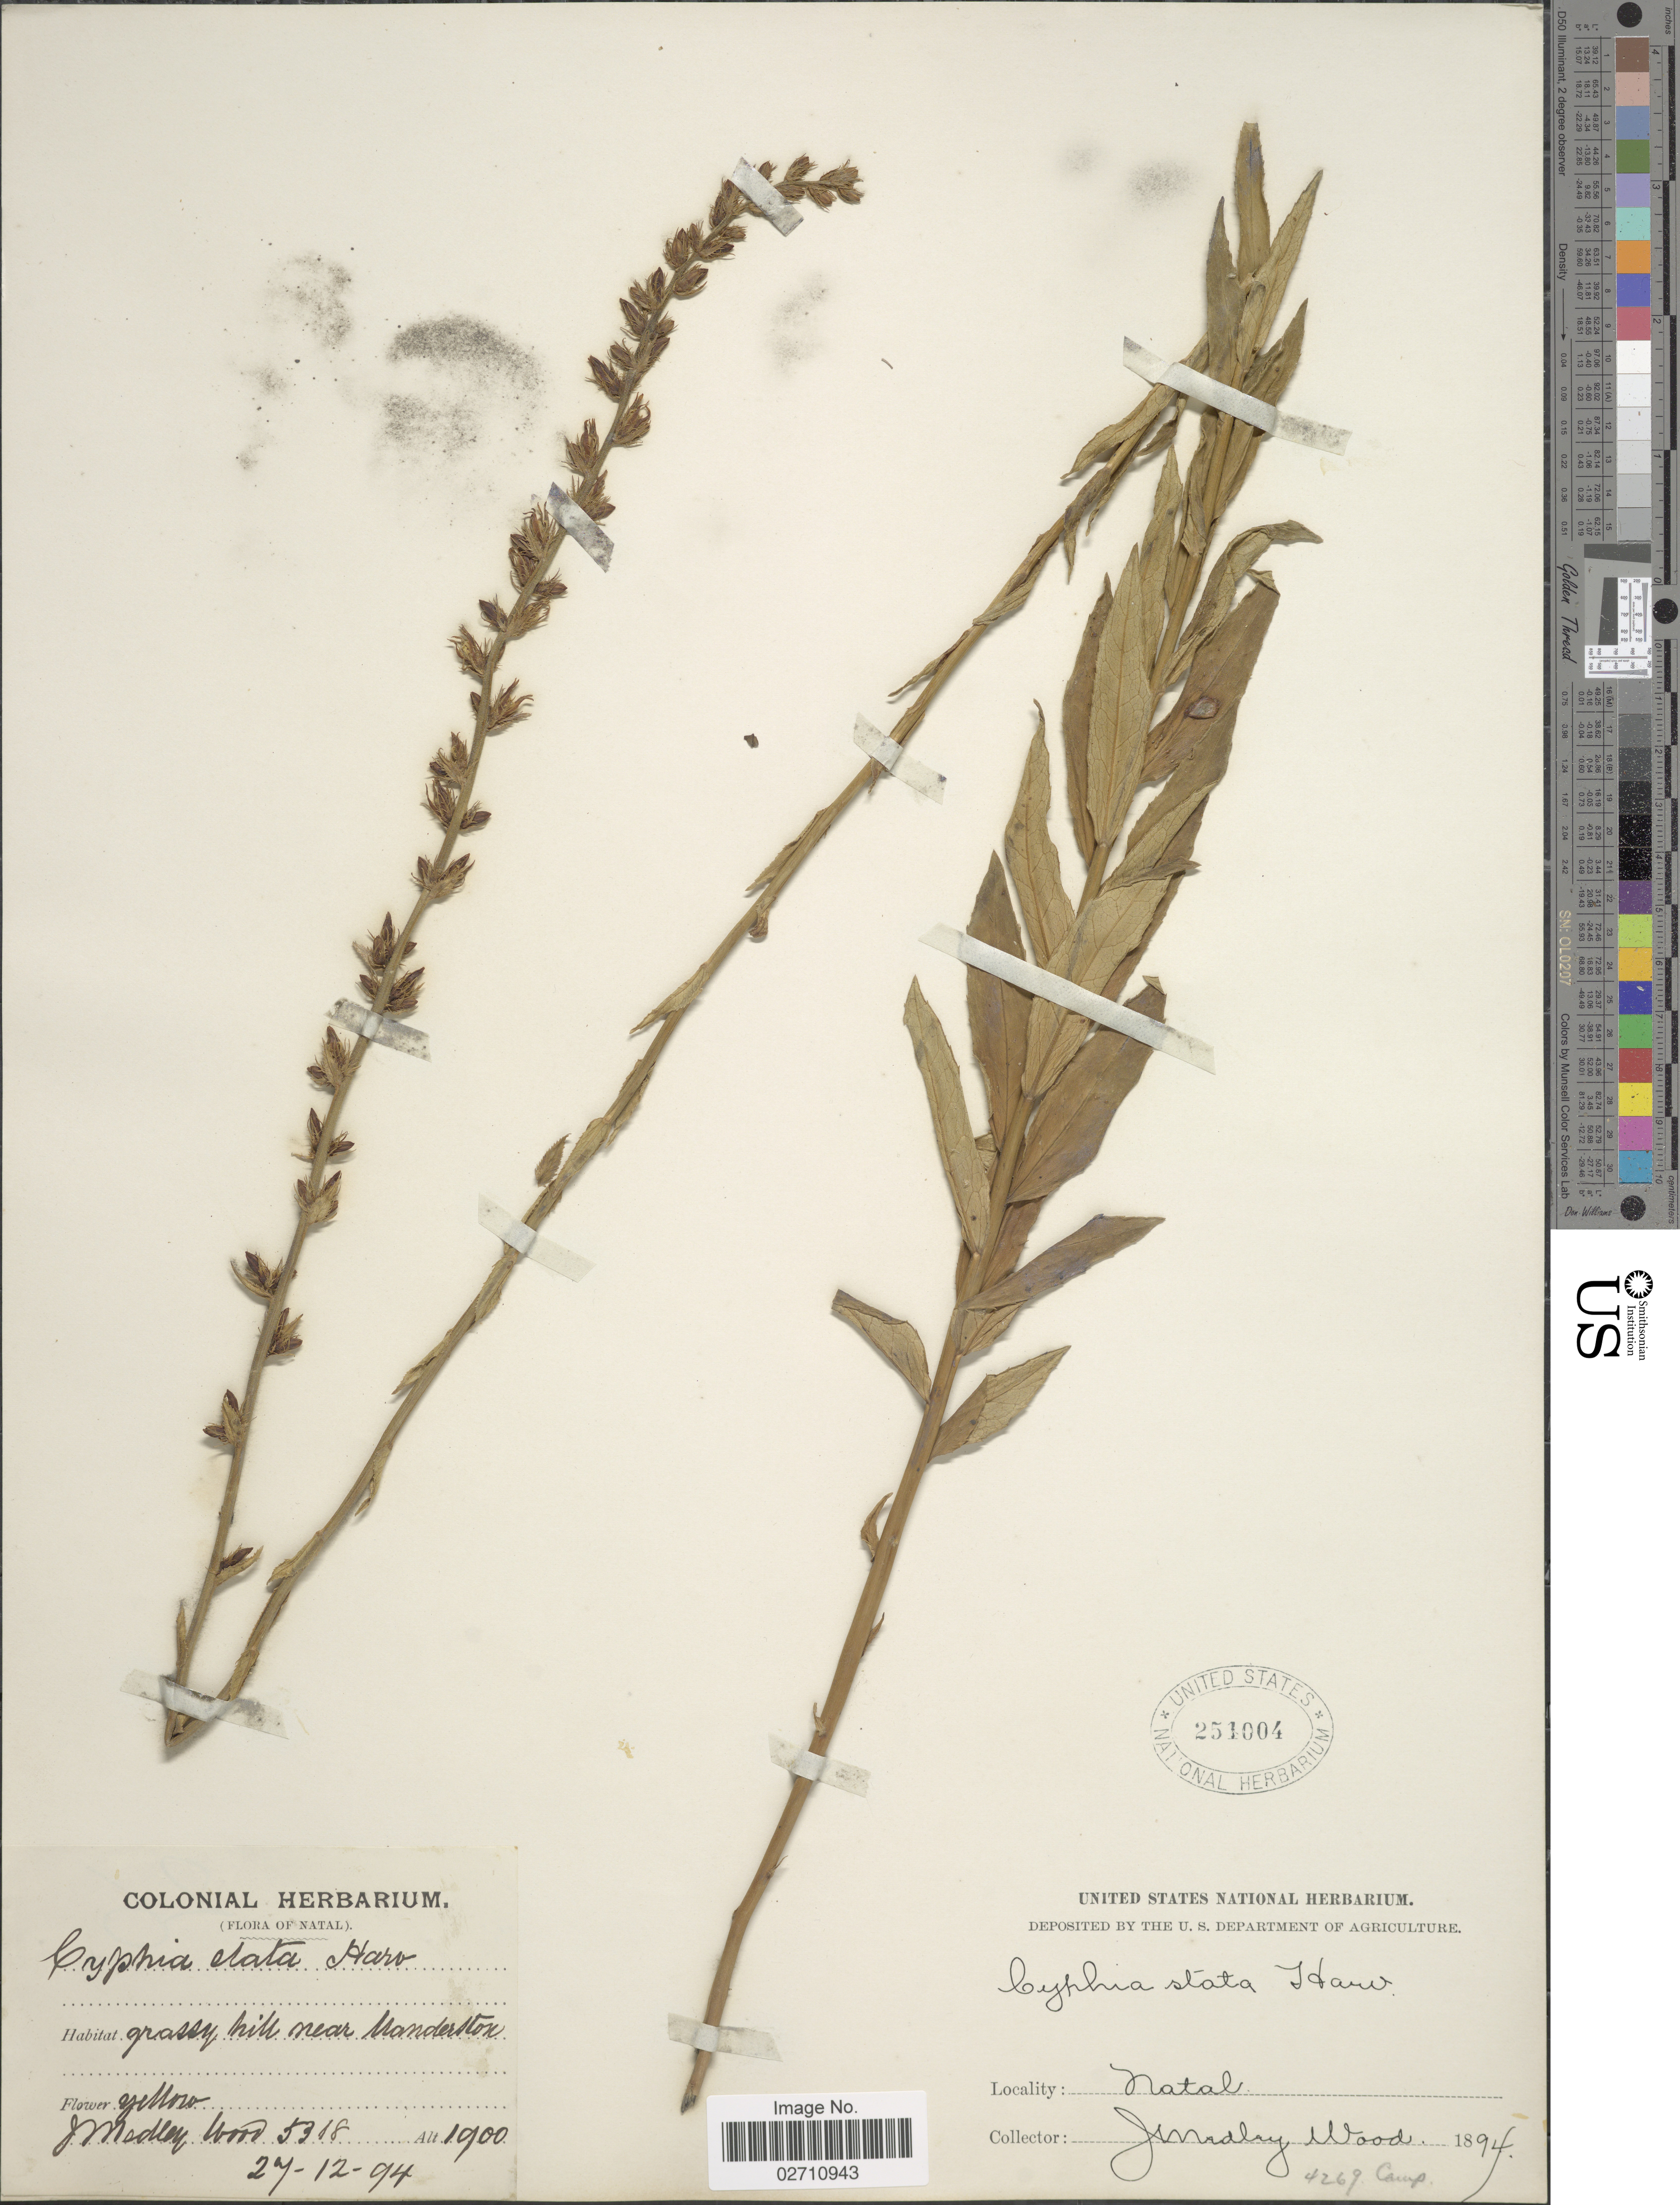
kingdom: Plantae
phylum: Tracheophyta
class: Magnoliopsida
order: Asterales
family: Campanulaceae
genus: Cyphia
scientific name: Cyphia elata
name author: Harv.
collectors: J. Medley Wood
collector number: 5318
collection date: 1894-12-27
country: South Africa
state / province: KwaZulu-Natal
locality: Natal, Grassy hill near Manderston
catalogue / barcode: US 251004